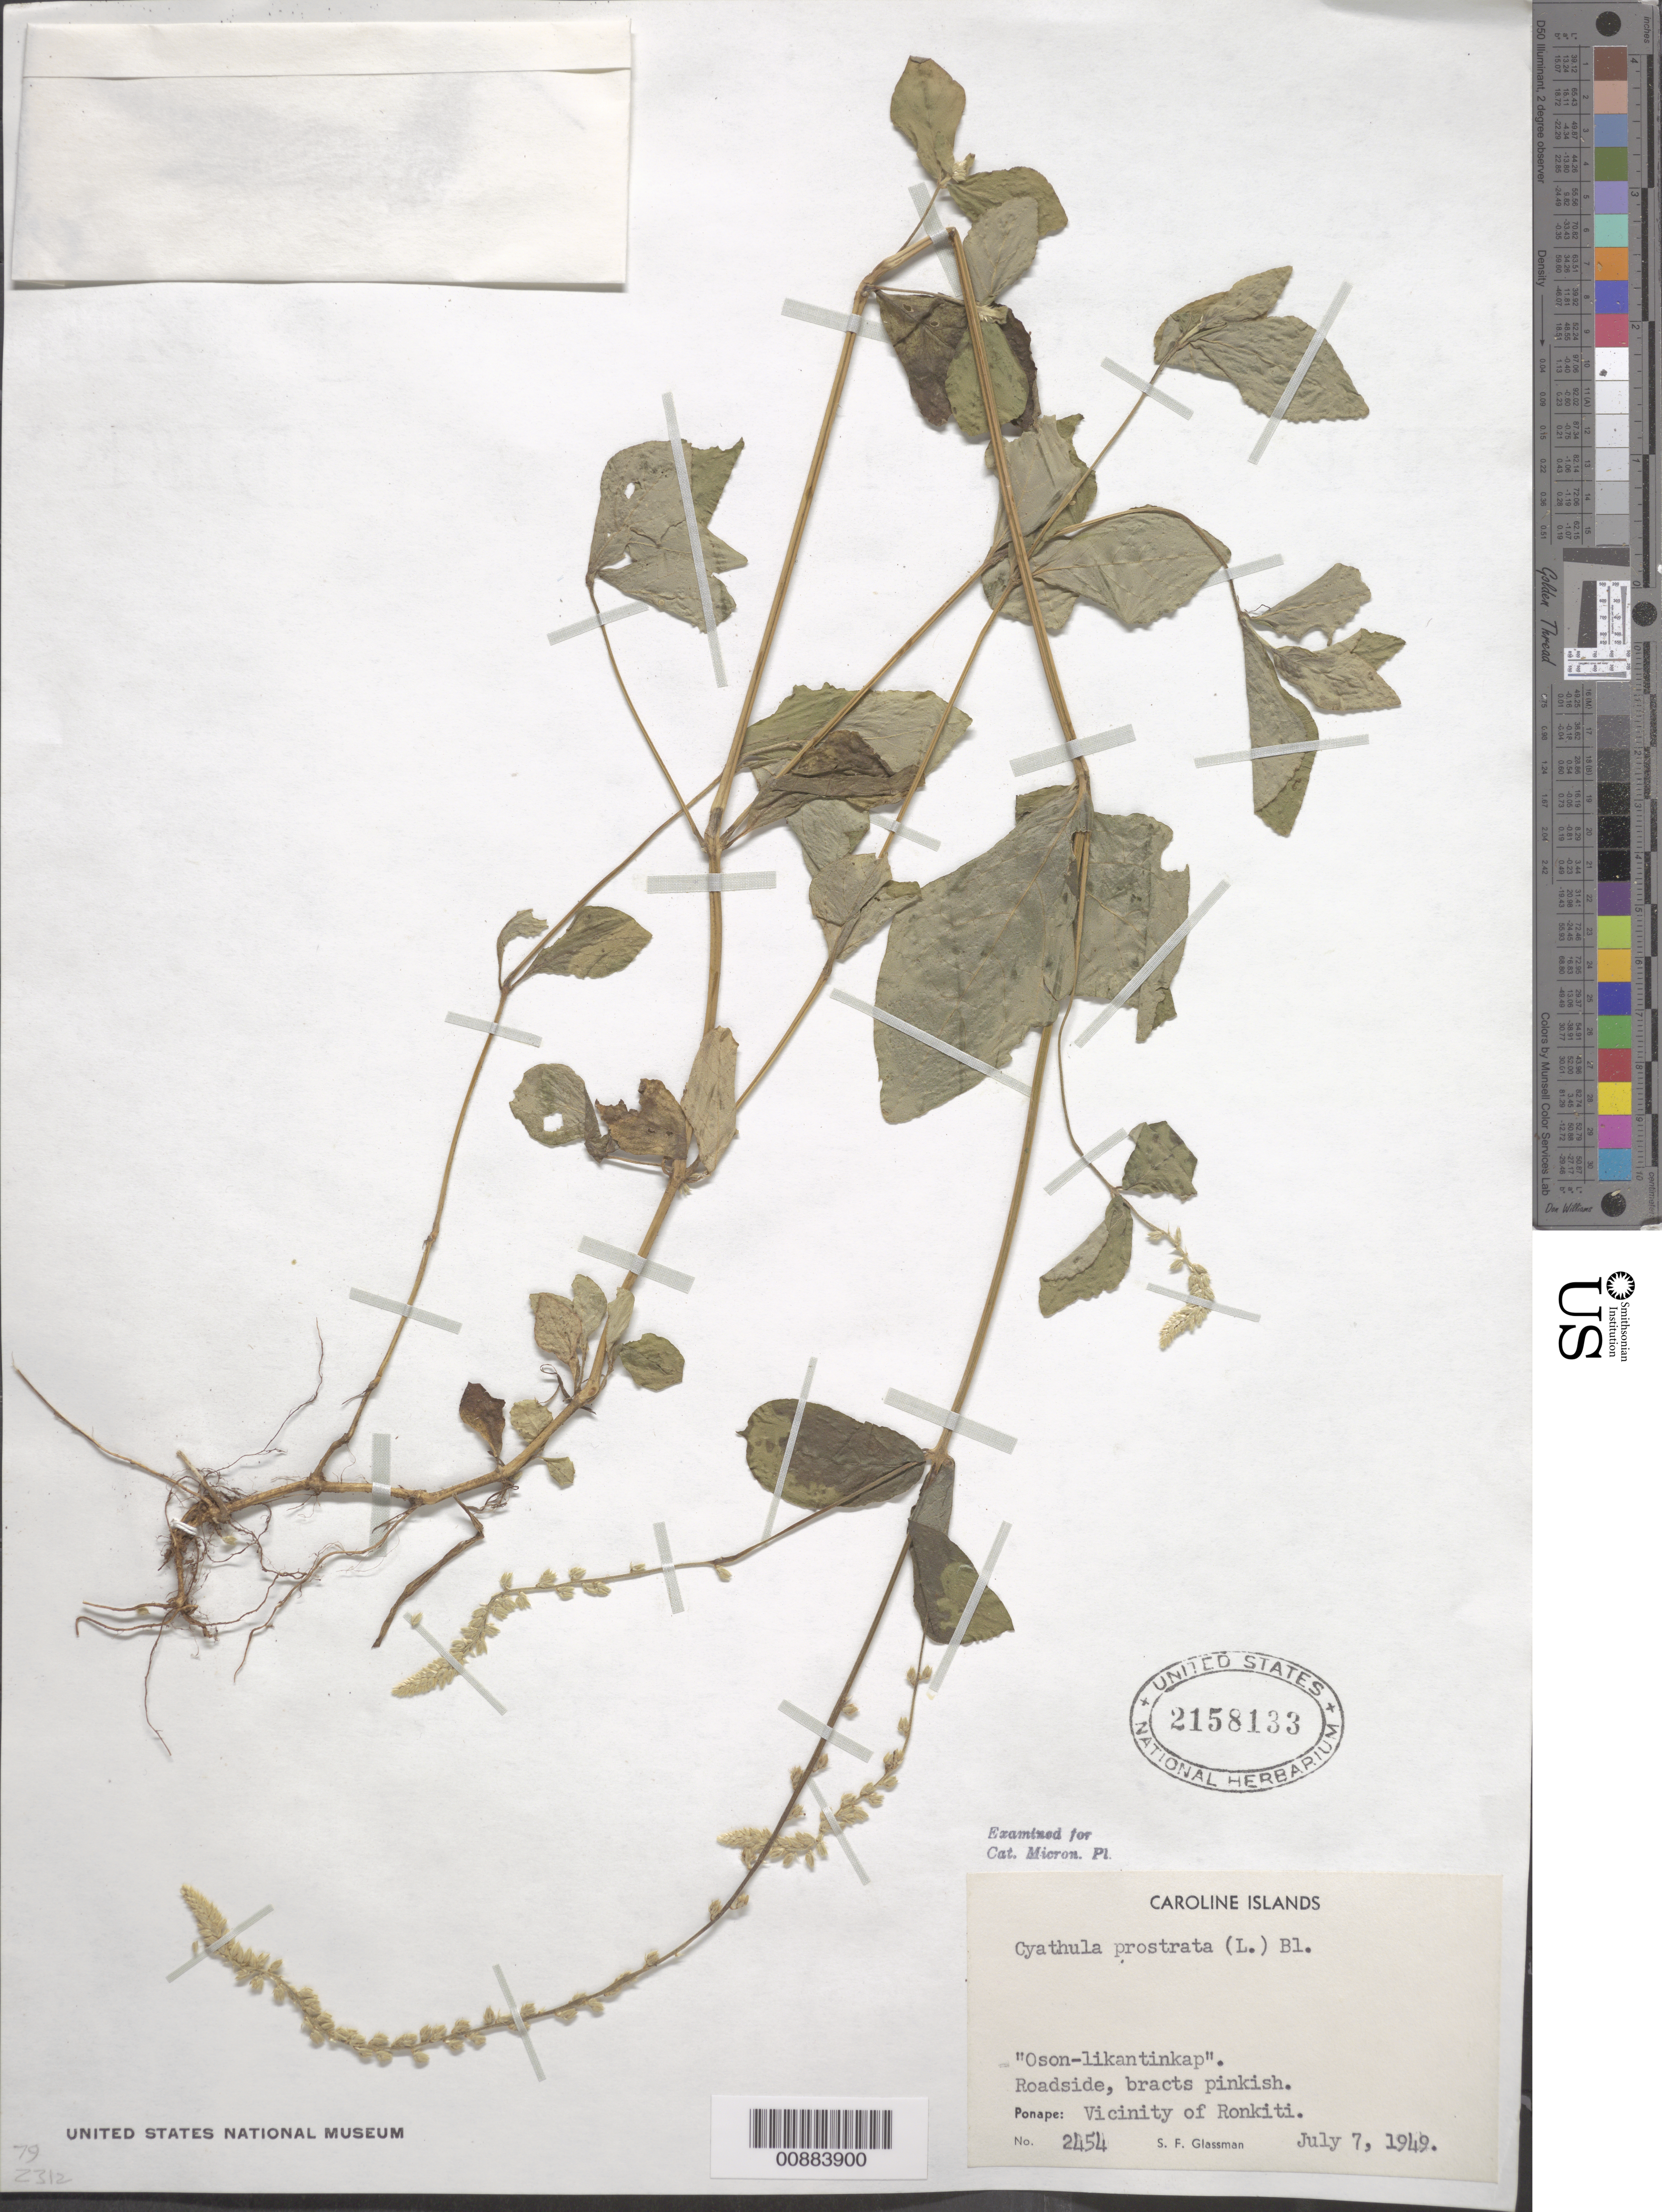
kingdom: Plantae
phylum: Tracheophyta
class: Magnoliopsida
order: Caryophyllales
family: Amaranthaceae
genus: Cyathula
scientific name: Cyathula prostrata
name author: (L.) Blume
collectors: S. F. Glassman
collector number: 2454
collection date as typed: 07 Jul 1949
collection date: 1949-07-07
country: Micronesia, Federated States of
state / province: Pohnpei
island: Pohnpei [Ponape]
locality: Ponape: Vicinity of Ronkiti.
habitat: Roadside, bracts pinkish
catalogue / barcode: US 2158133